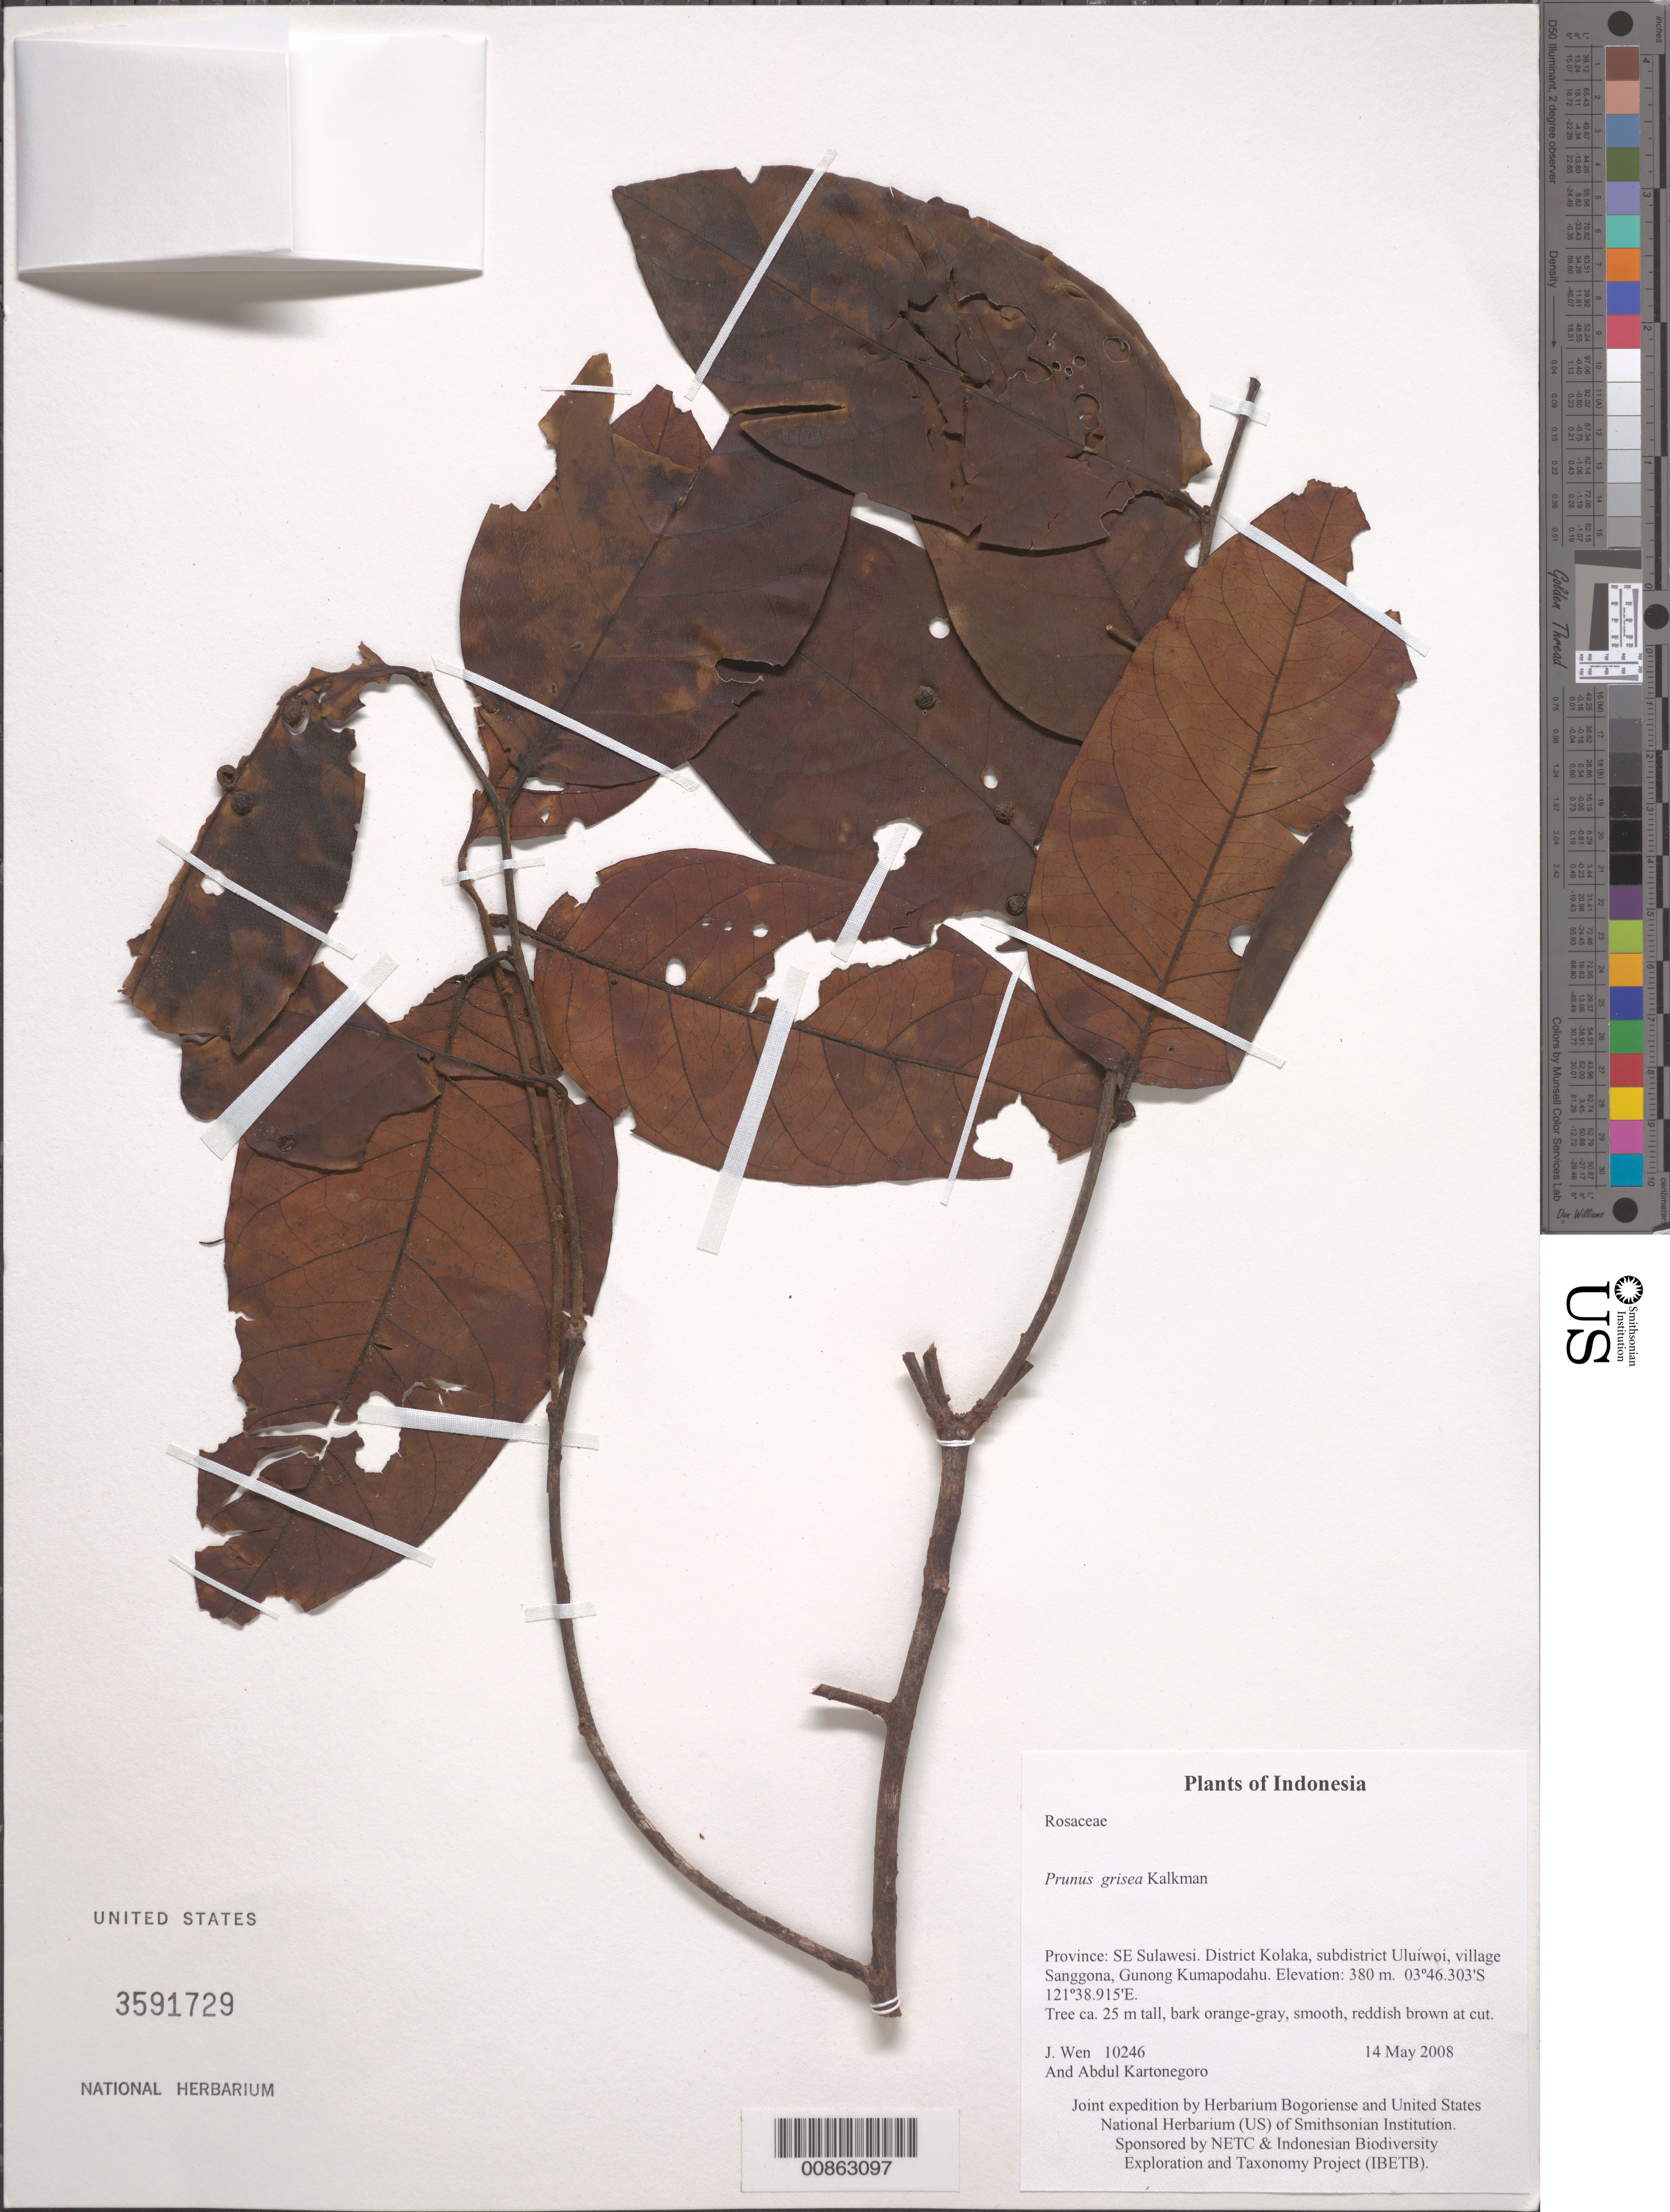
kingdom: Plantae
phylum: Tracheophyta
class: Magnoliopsida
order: Rosales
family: Rosaceae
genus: Prunus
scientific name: Prunus grisea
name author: (Blume ex K. Müller) Kalkman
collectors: J. Wen & A. Kartonegoro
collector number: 10246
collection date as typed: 14 May 2008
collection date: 2008-05-14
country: Indonesia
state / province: Sulawesi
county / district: Sulawesi Tenggara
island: Sulawesi [Celebes]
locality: District Kolaka, subdistrict Uluiwoi, village Sanggona, Gunong Kumapodahu.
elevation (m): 380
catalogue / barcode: US 3591729